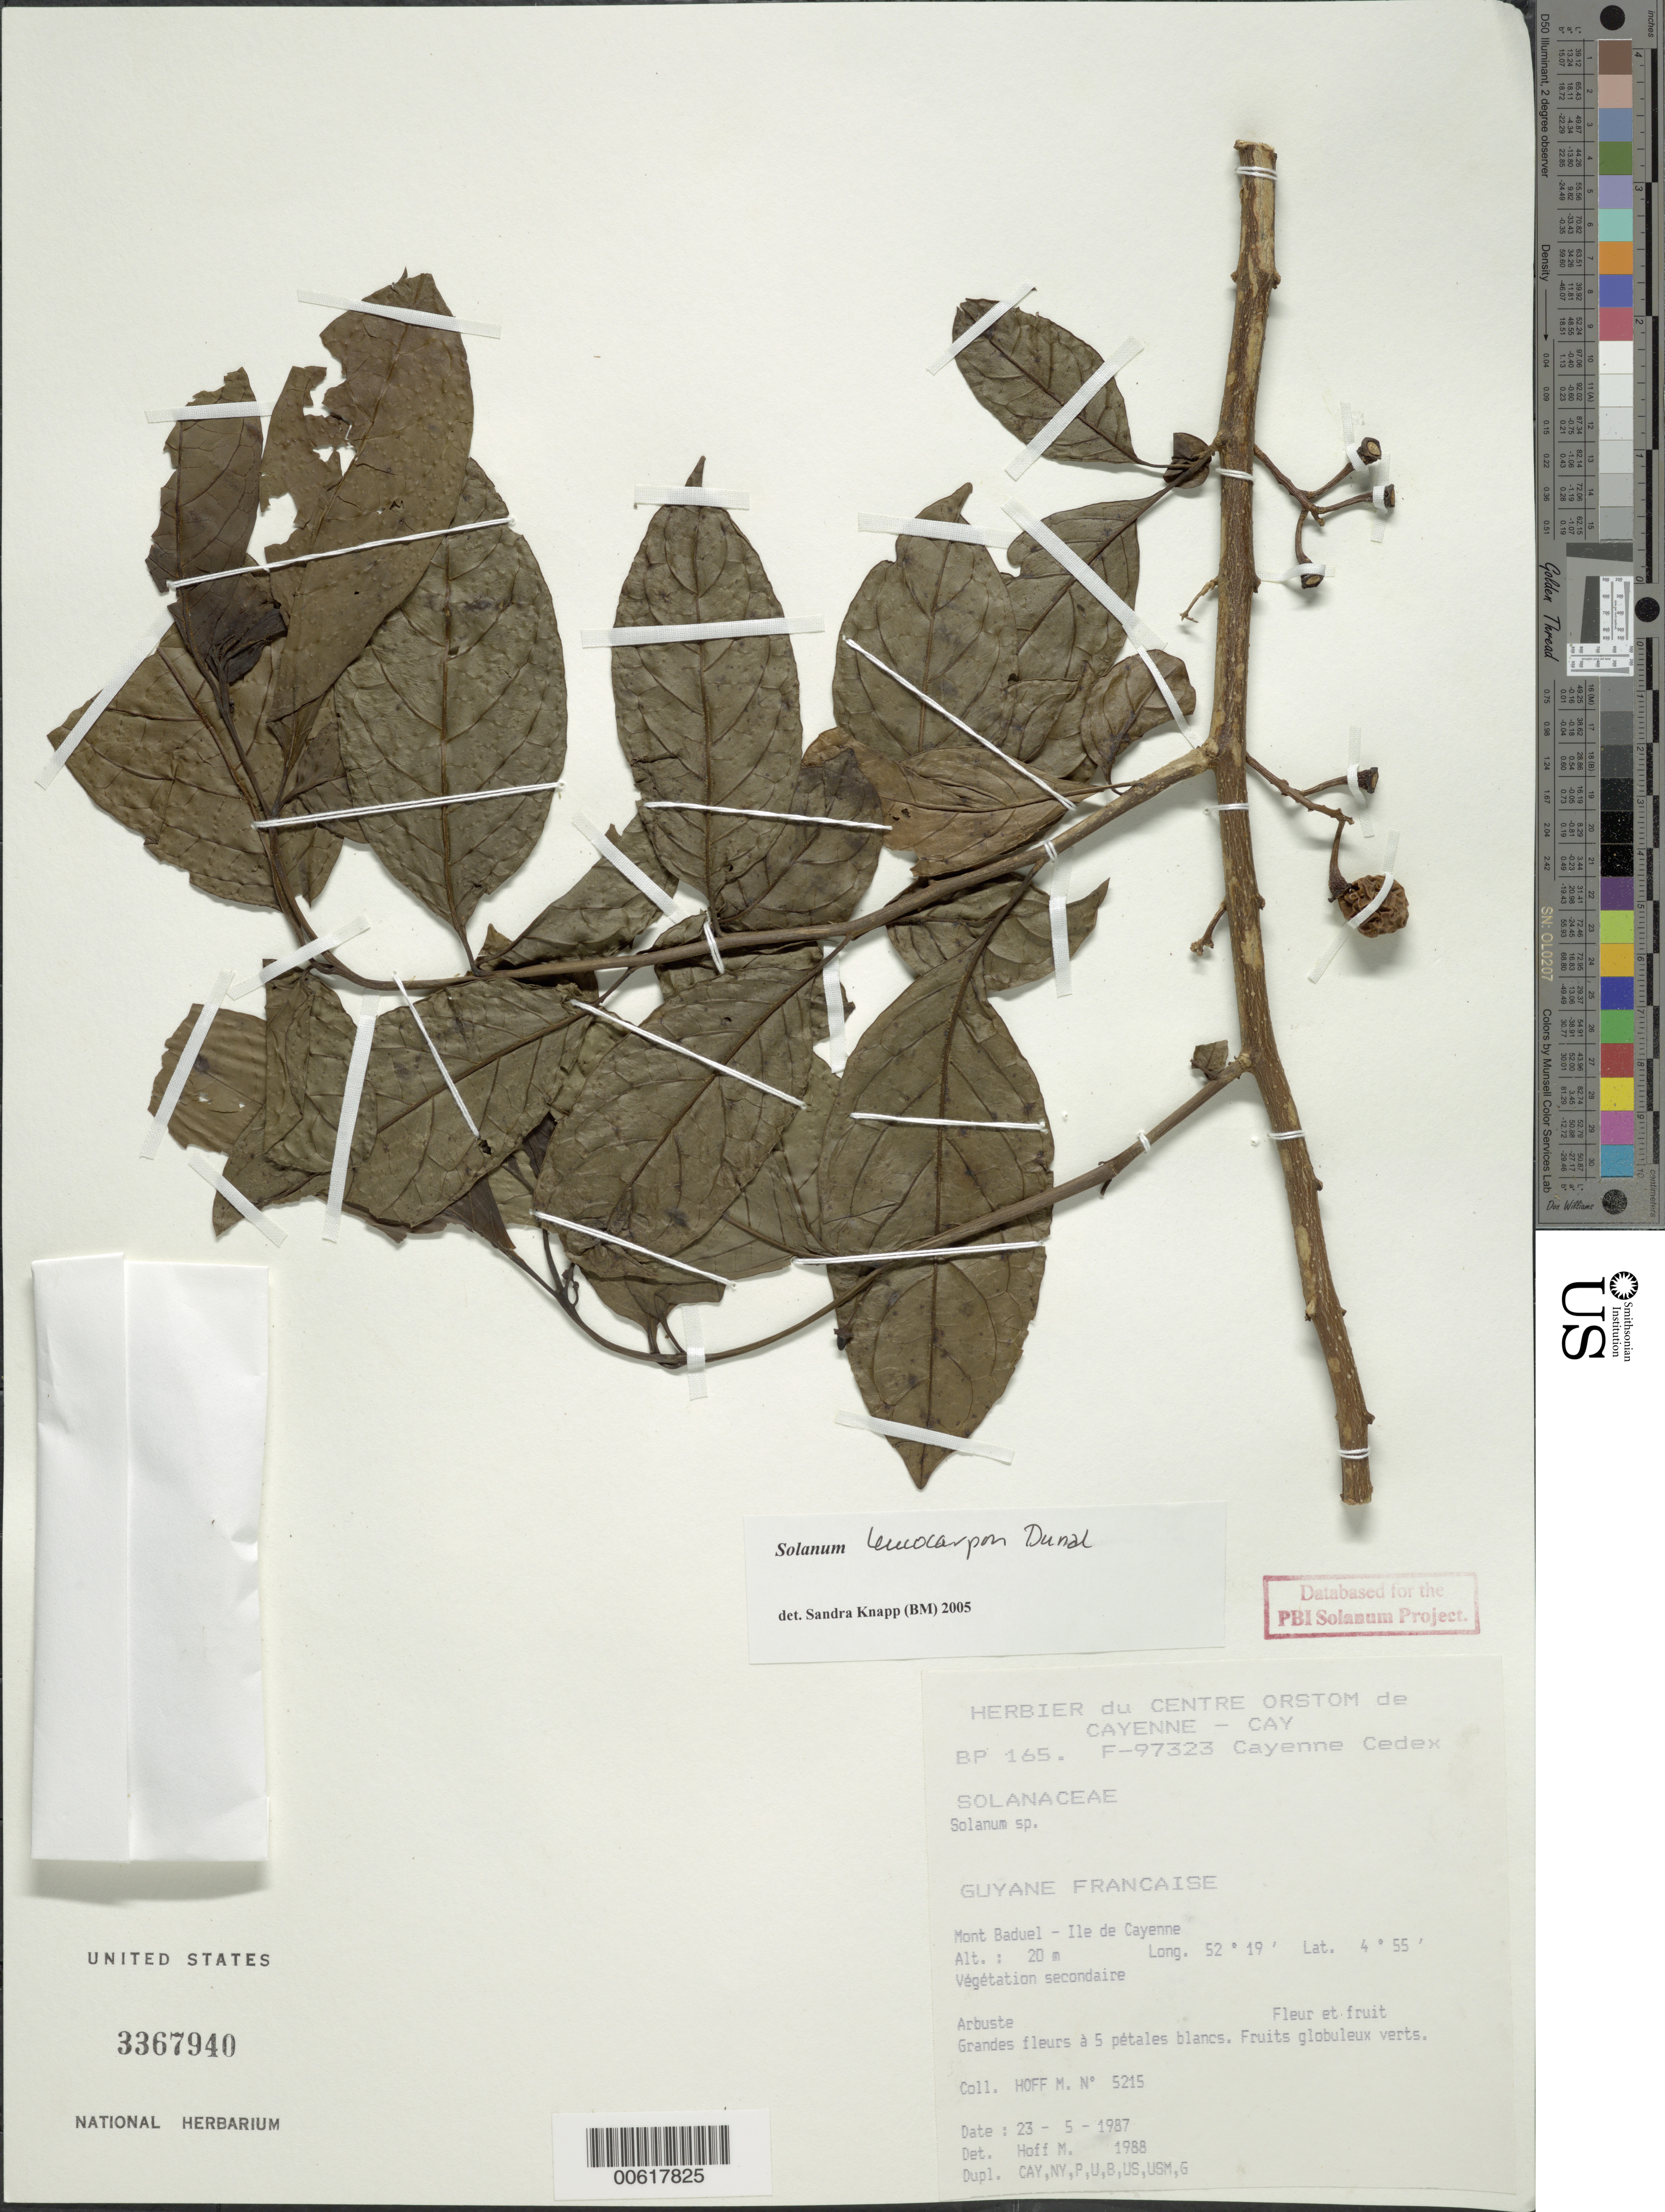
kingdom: Plantae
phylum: Tracheophyta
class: Magnoliopsida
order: Solanales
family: Solanaceae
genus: Solanum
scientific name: Solanum leucocarpon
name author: Dunal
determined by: Knapp, S. D.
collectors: M. Hoff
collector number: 5215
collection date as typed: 5 May 1987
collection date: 1987-05-05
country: French Guiana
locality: Mont Baduel - Ile de Cayenne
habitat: Secondary vegetation.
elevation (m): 20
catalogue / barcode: US 3367940